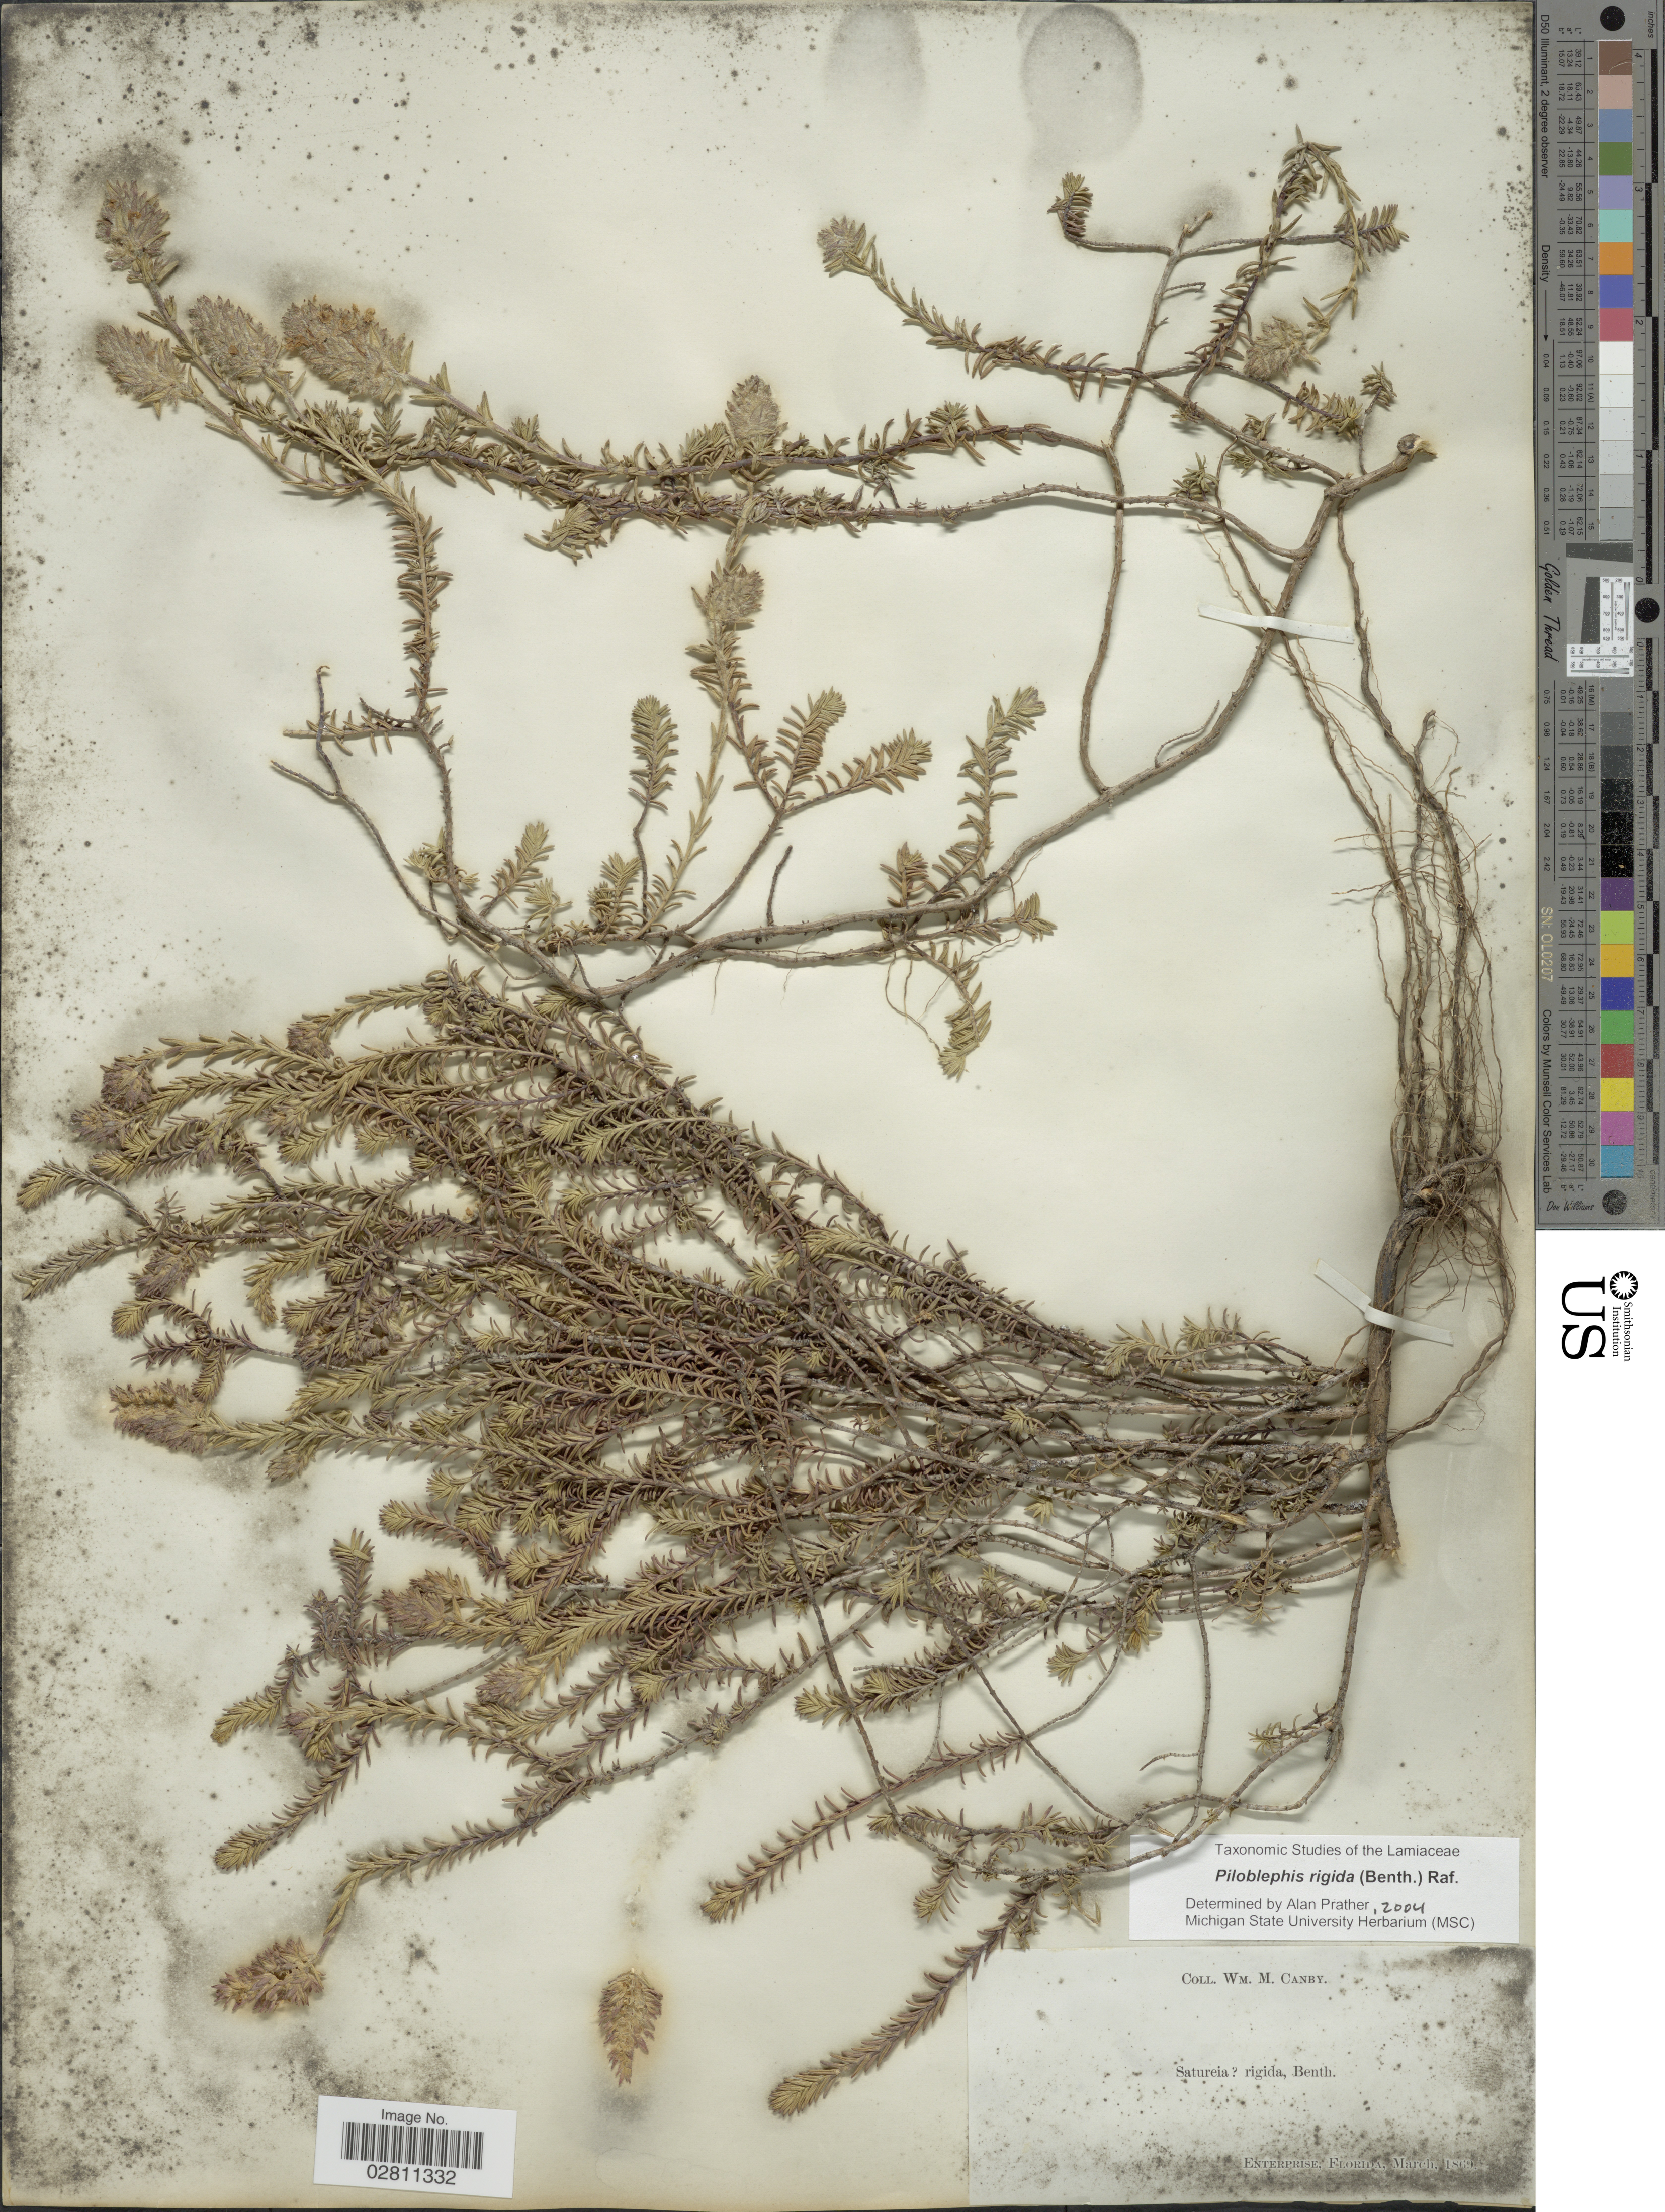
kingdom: Plantae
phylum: Tracheophyta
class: Magnoliopsida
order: Lamiales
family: Lamiaceae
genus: Piloblephis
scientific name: Piloblephis rigida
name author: (Bartram ex Benth.) Raf.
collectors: W. M. Canby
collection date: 1869-03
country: United States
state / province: Florida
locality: Enterprise.